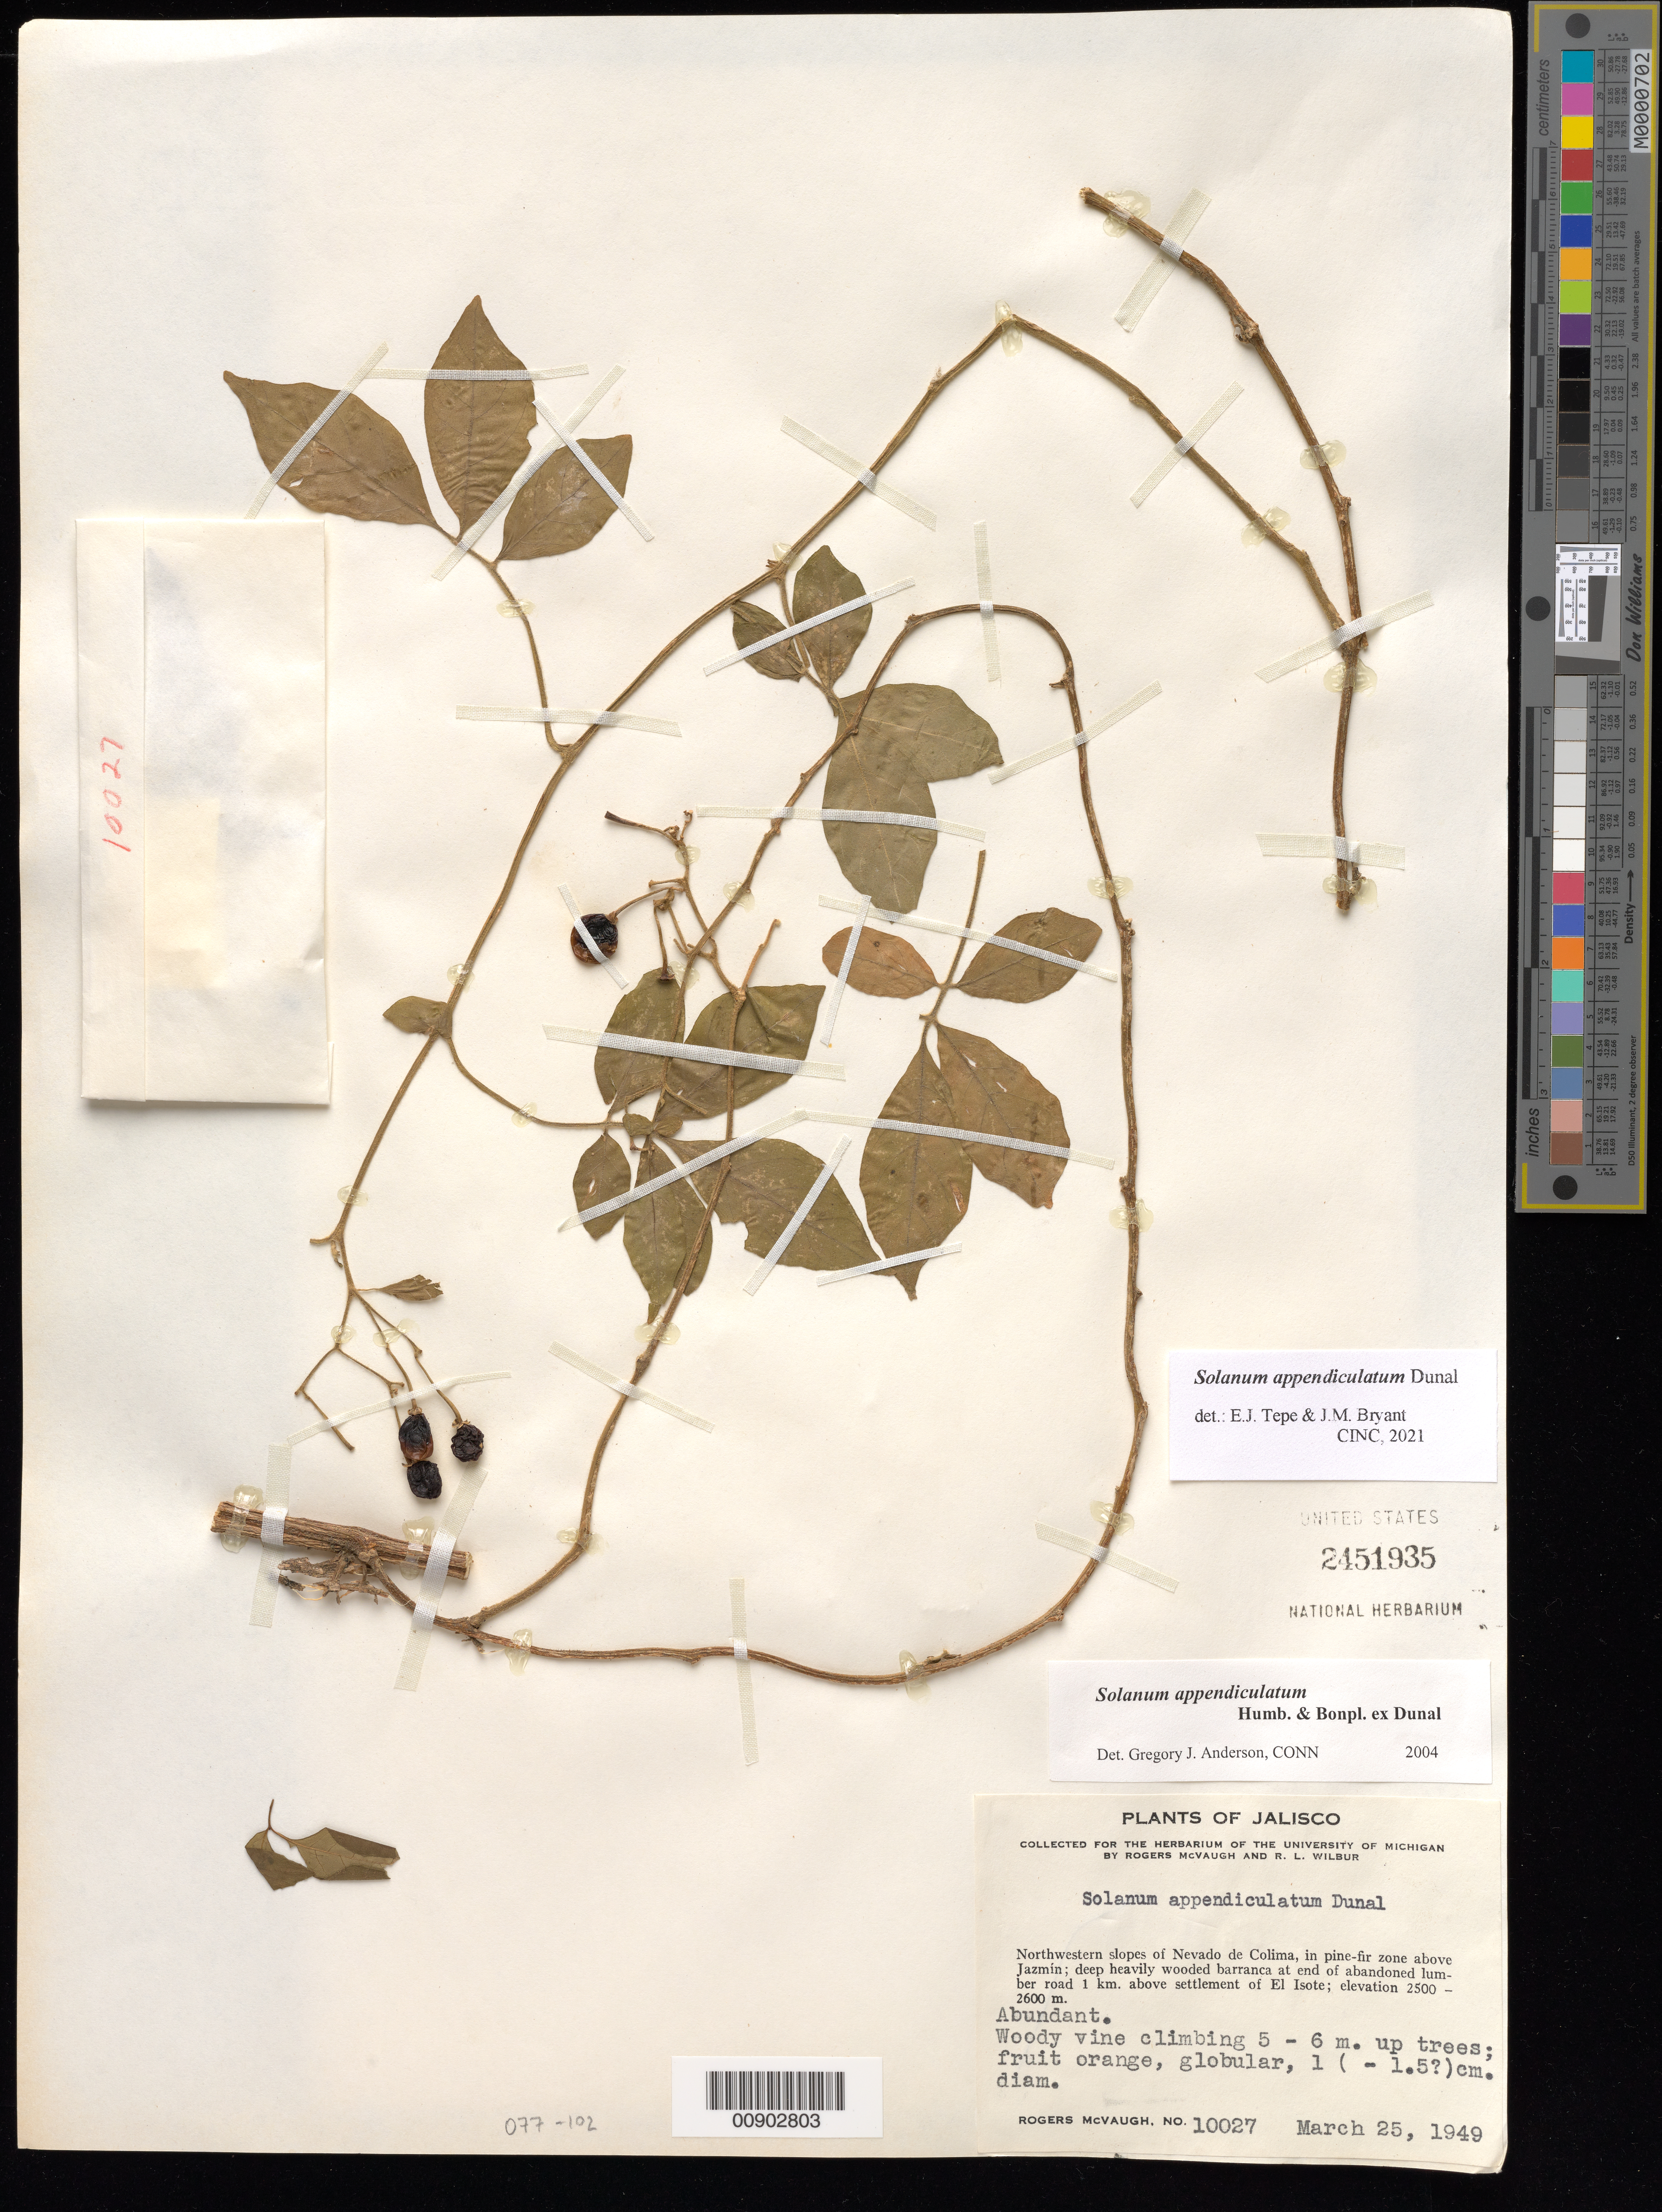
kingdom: Plantae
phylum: Tracheophyta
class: Magnoliopsida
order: Solanales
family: Solanaceae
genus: Solanum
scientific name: Solanum appendiculatum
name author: Humb. & Bonpl. ex Dunal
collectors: R. McVaugh & R. L. Wilbur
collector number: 10027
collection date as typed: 25 Mar 1949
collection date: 1949-03-25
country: Mexico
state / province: Jalisco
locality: Northwestern slopes of Nevado de Colima above Jazmín at end of abandoned lumber road 1 km. above settlement of El Isote. Jalisco.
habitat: In pine-fir zone. Vine climbing 5-6 m. up trees.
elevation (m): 2600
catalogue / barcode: US 2451935